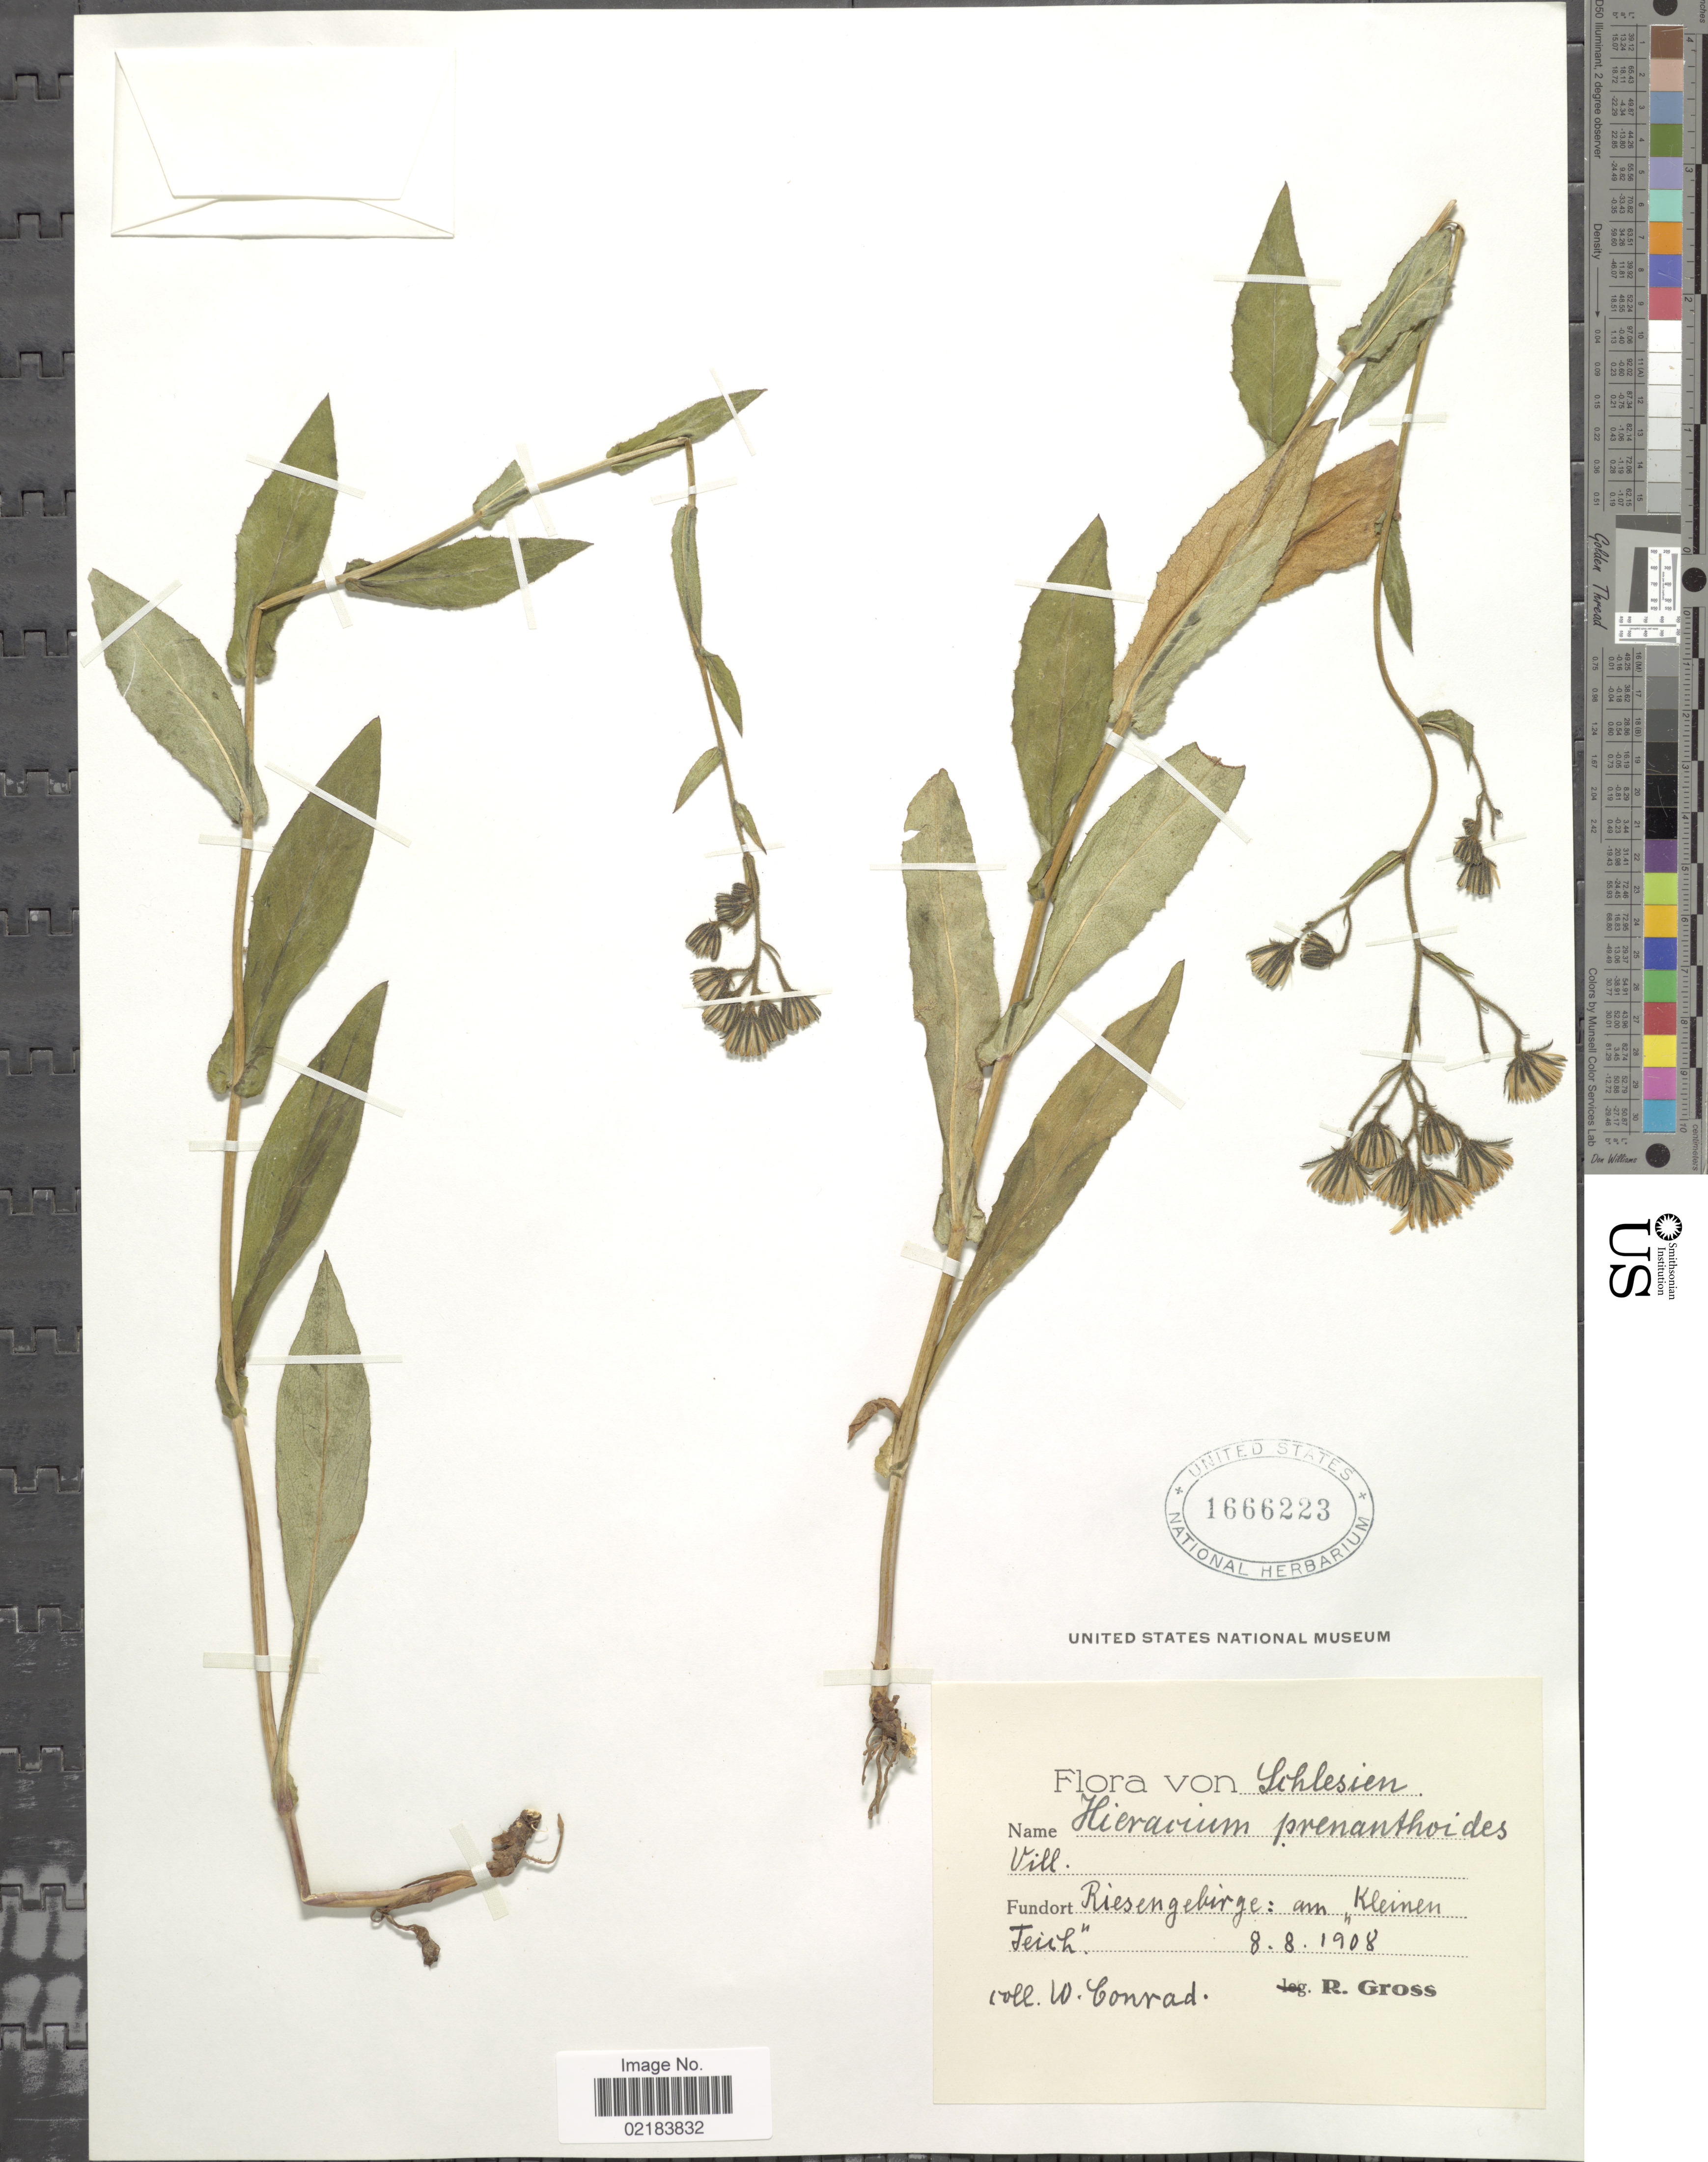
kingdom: Plantae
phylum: Tracheophyta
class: Magnoliopsida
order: Asterales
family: Asteraceae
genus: Hieracium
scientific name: Hieracium prenanthoides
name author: Vill.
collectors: W. Conrad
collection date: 1908-08-08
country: Germany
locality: Schlesien. Riesengebirge: am Kleinen Teith [interpreted]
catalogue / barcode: US 1666223